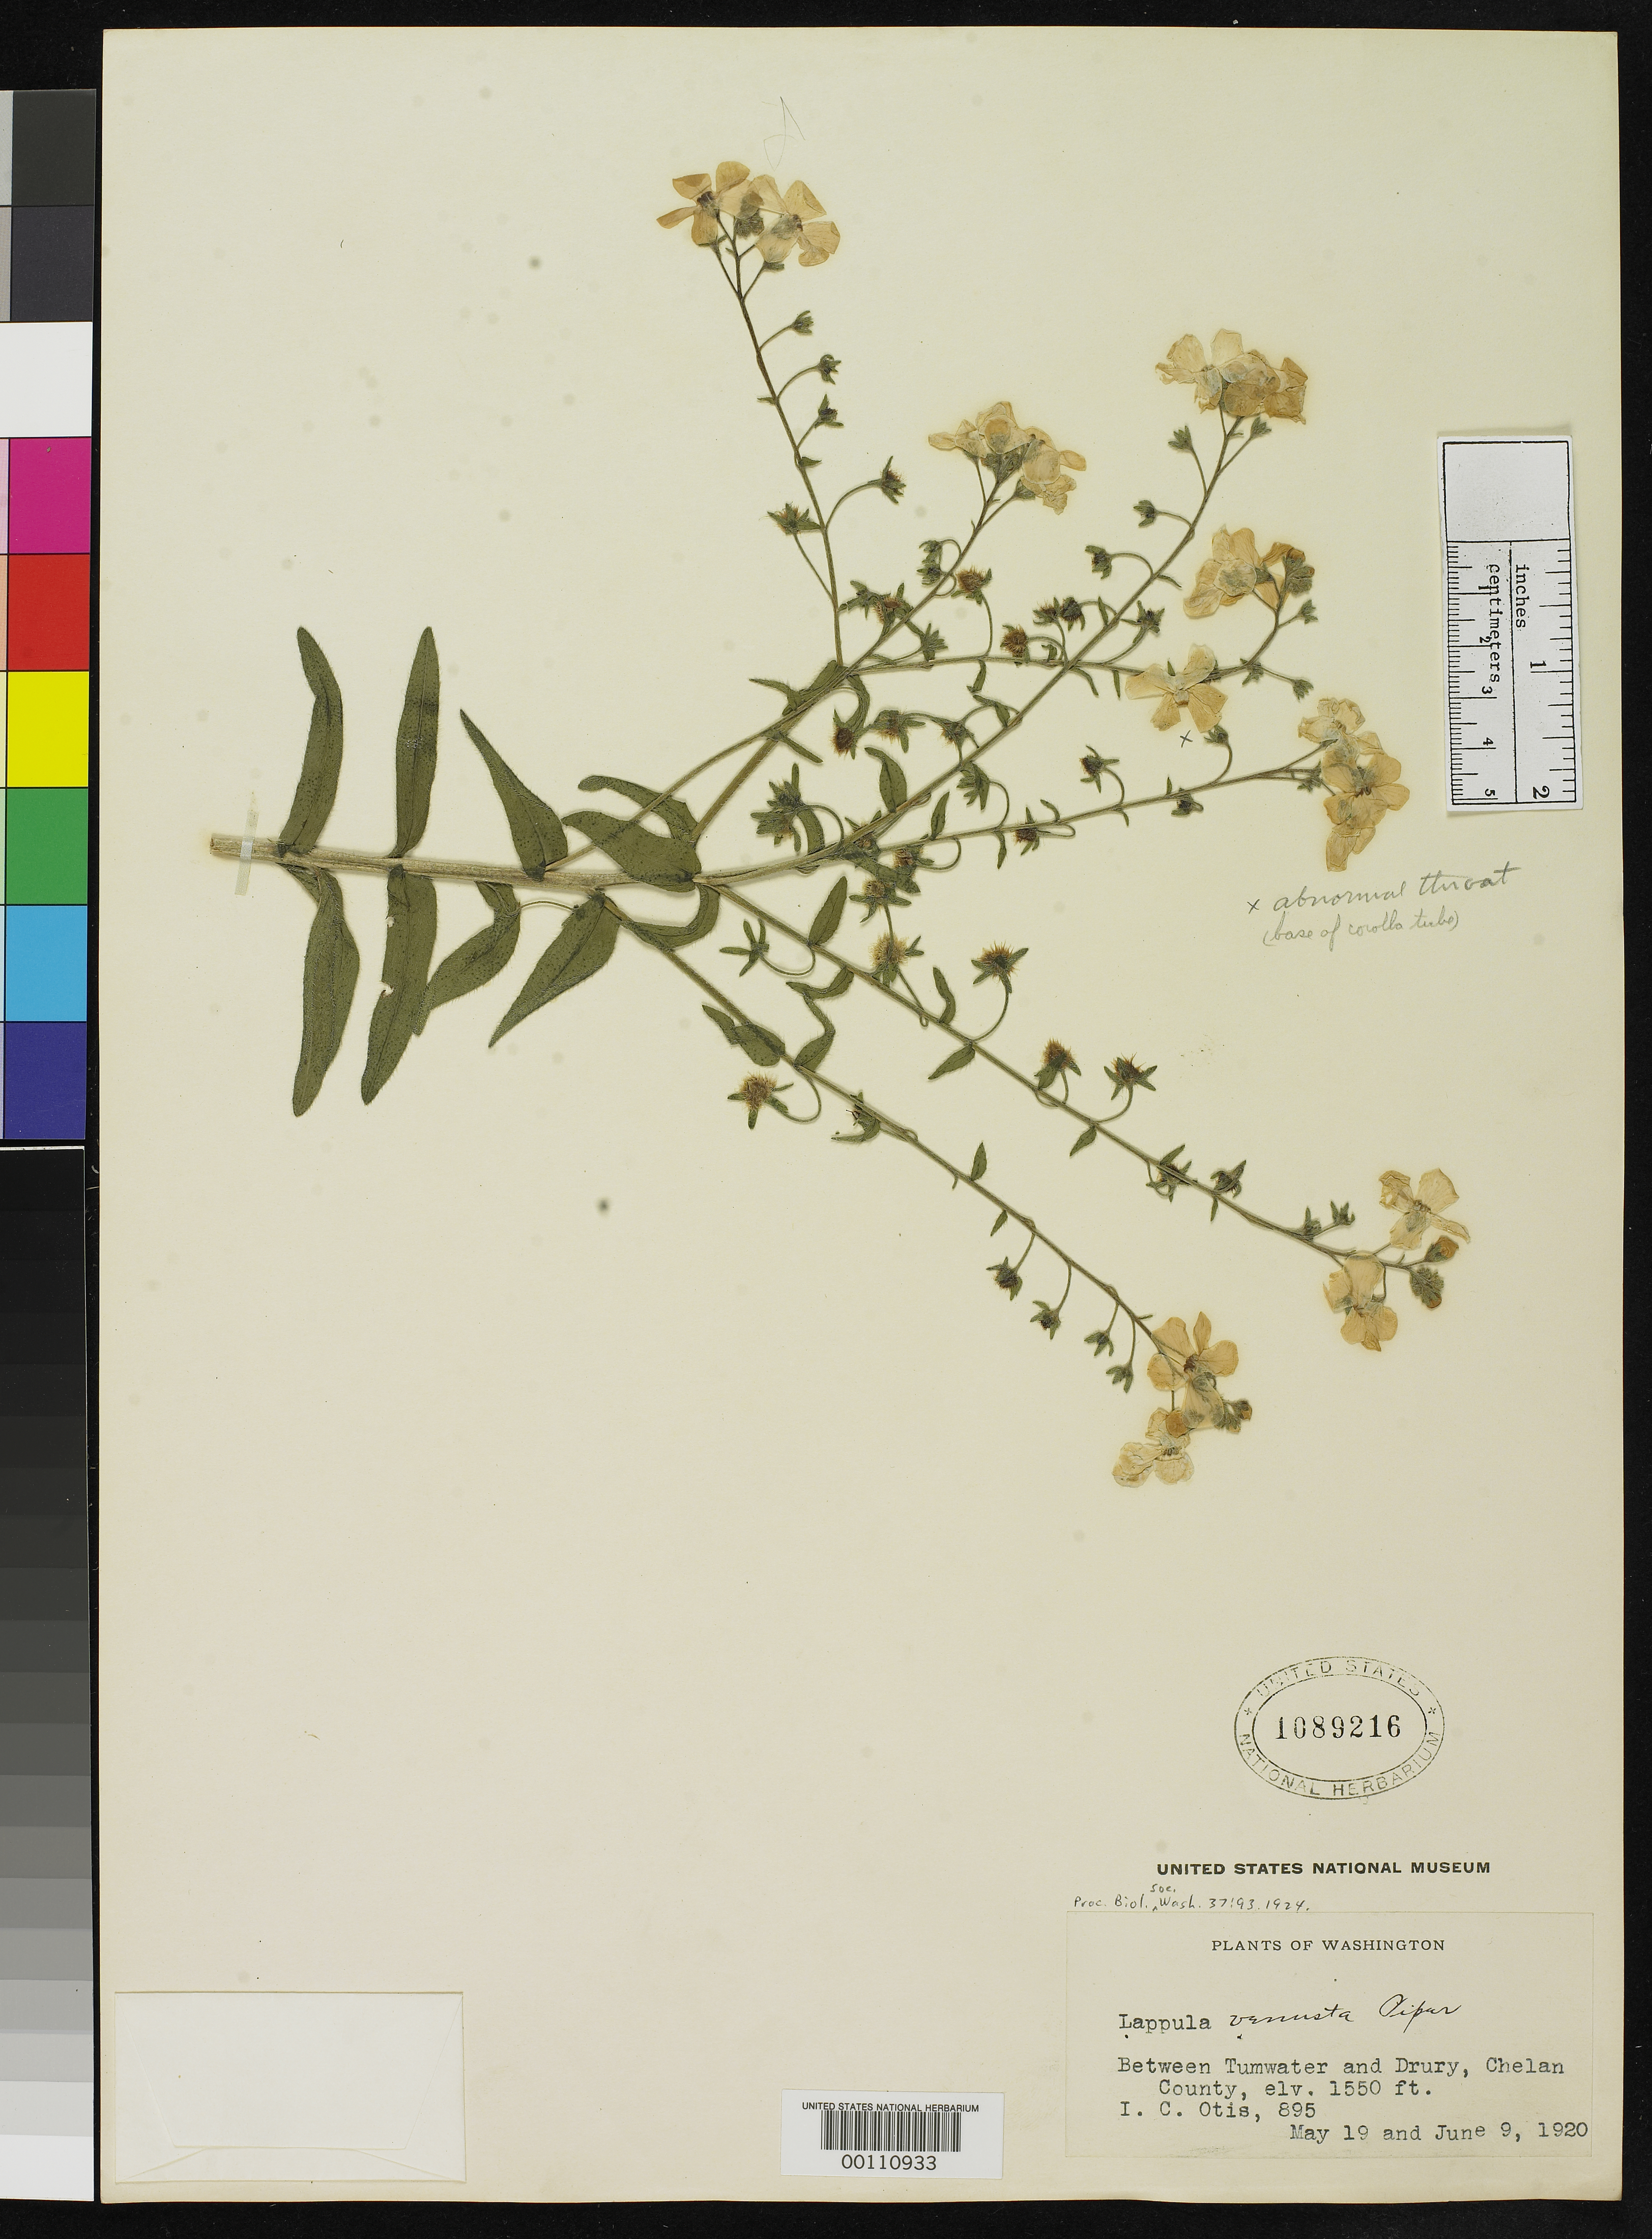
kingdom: Plantae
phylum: Tracheophyta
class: Magnoliopsida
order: Boraginales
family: Boraginaceae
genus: Lappula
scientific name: Lappula venusta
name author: Piper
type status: Type Collection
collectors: I. Otis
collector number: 895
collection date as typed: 19 May 1920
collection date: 1920-05-19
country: United States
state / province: Washington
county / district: Chelan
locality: Between Tumwater and Drury.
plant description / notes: USNH 1089215 annotated as "Type" by Piper and mounted with single collection, but labels on all duplicates indicate 2 collection dates (May 19 and June 9); =syntypes?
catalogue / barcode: US 1089216